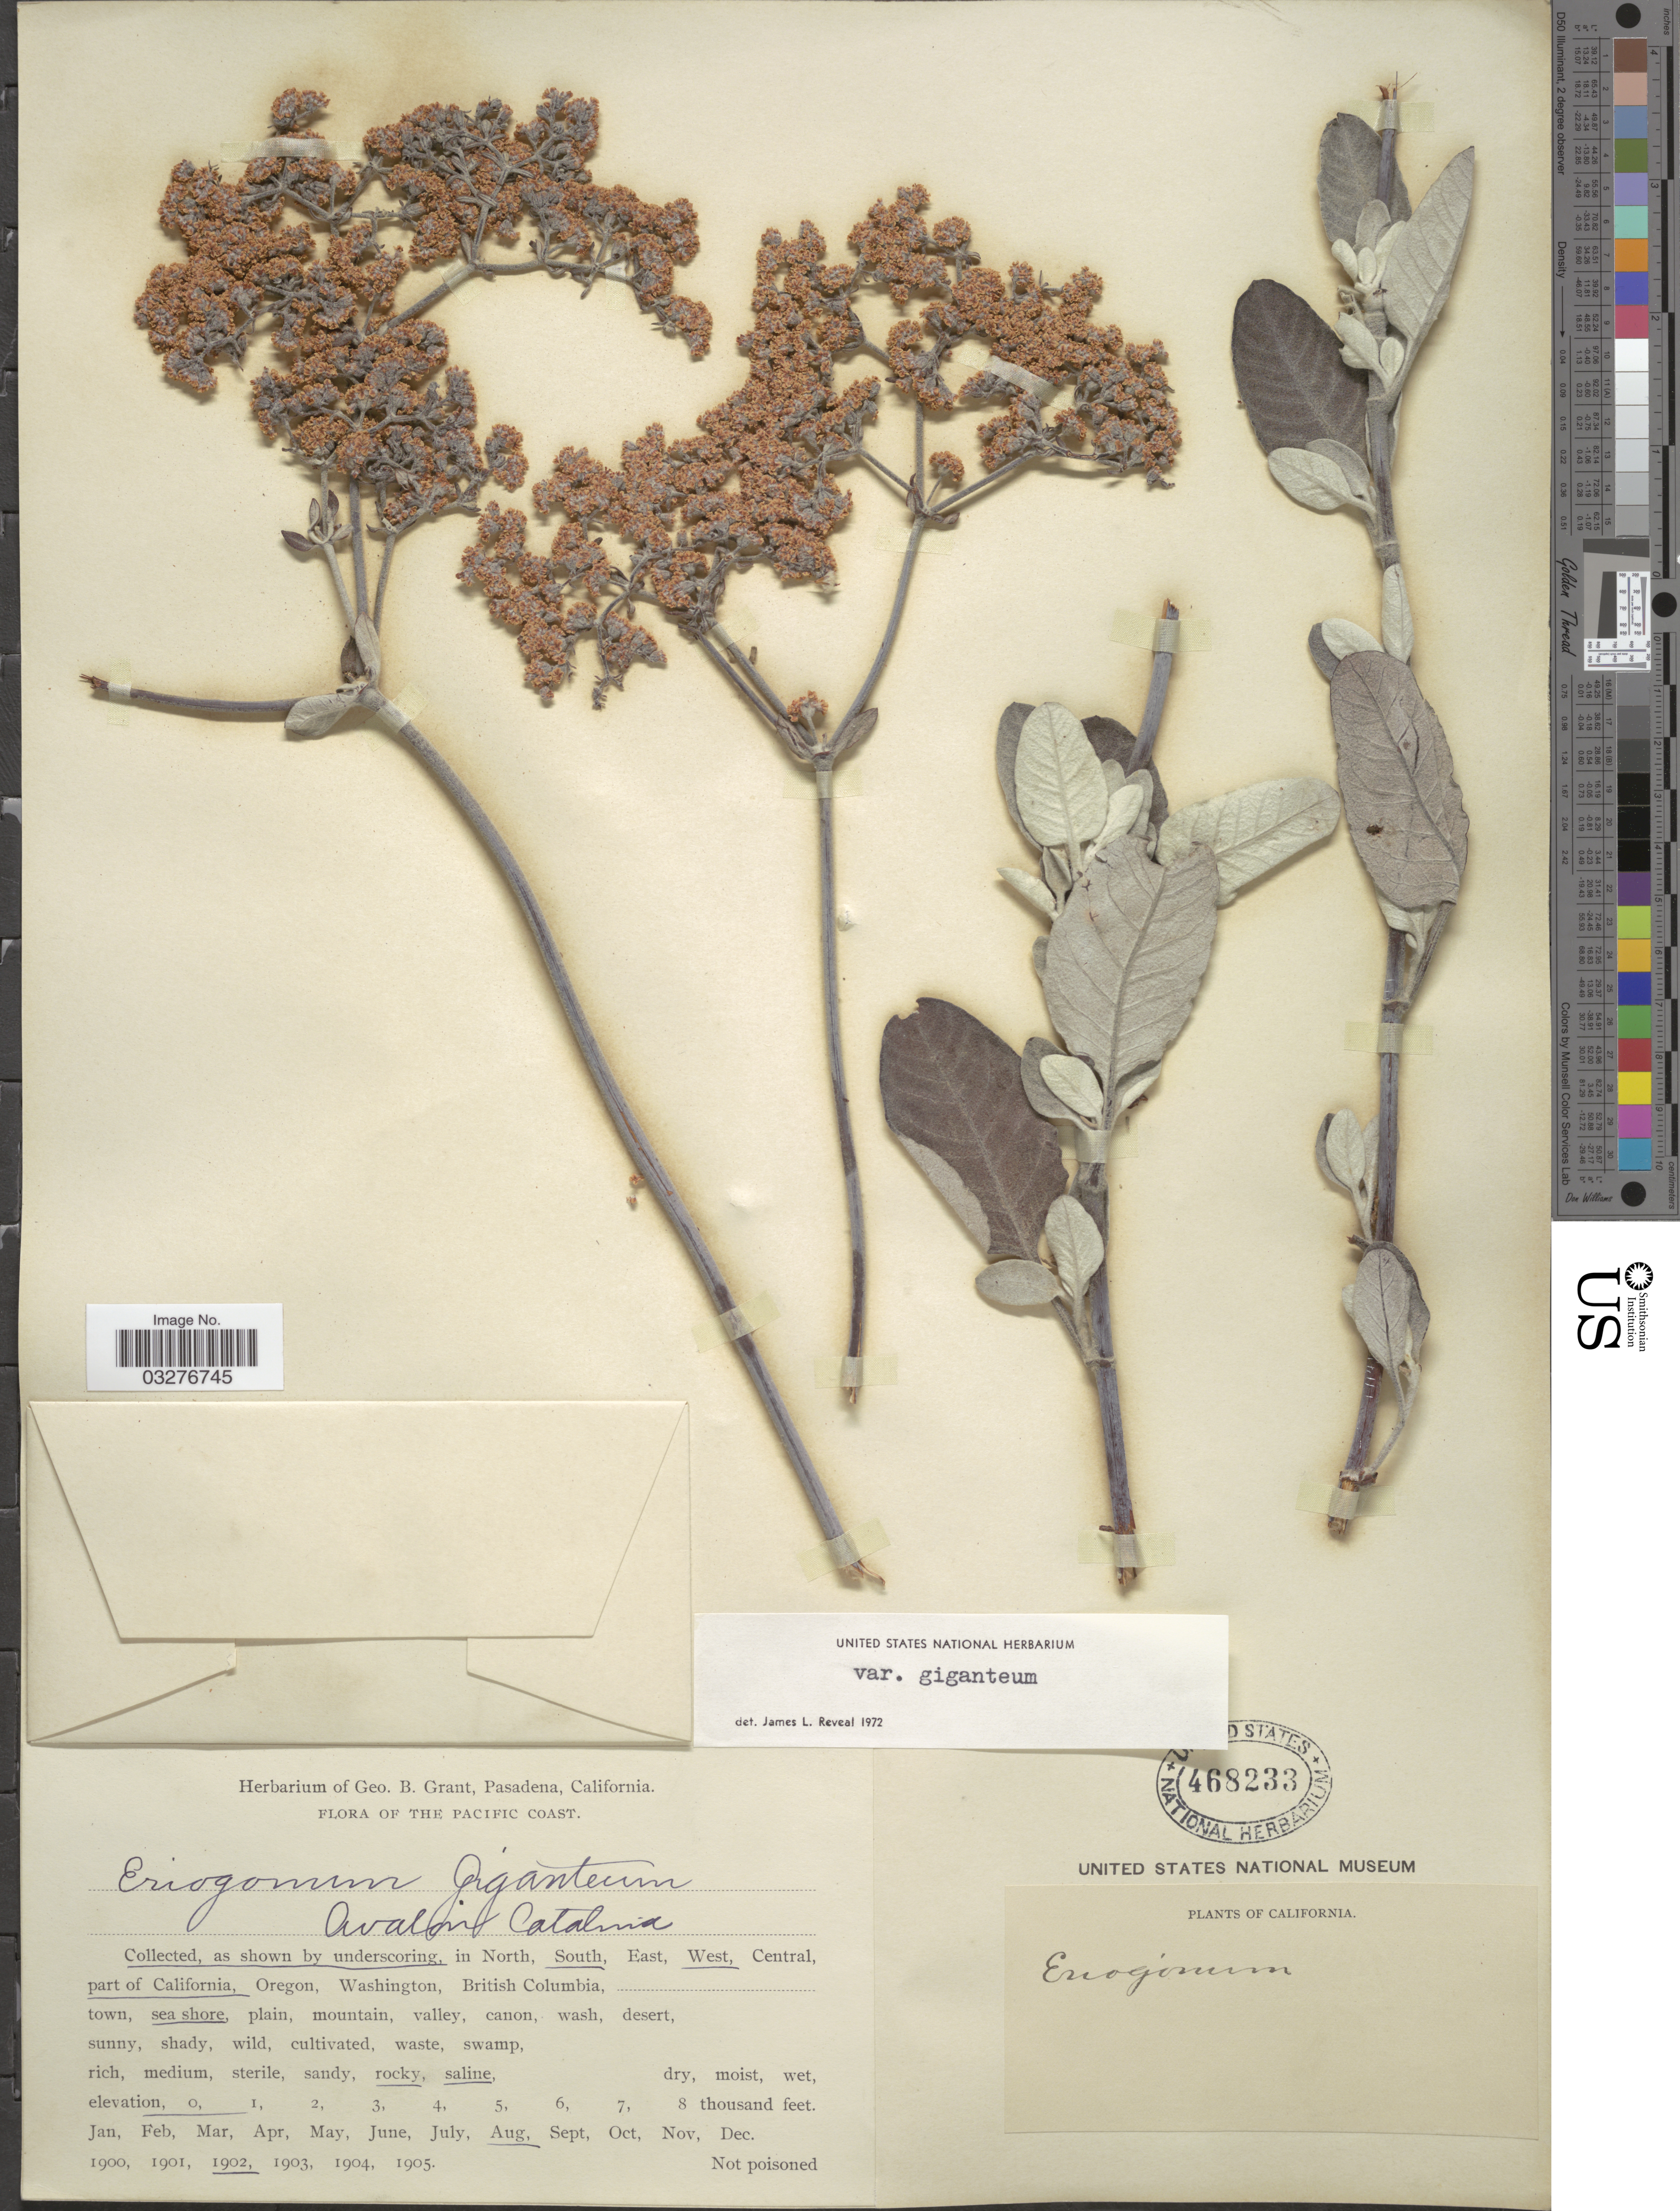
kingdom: Plantae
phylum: Tracheophyta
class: Magnoliopsida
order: Caryophyllales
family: Polygonaceae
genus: Eriogonum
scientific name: Eriogonum giganteum var. giganteum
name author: S. Watson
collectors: ex herb. Geo. B. Grant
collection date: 1902-08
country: United States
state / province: California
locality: The Pacific Coast. South West part of California.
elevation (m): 0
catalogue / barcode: US 468233